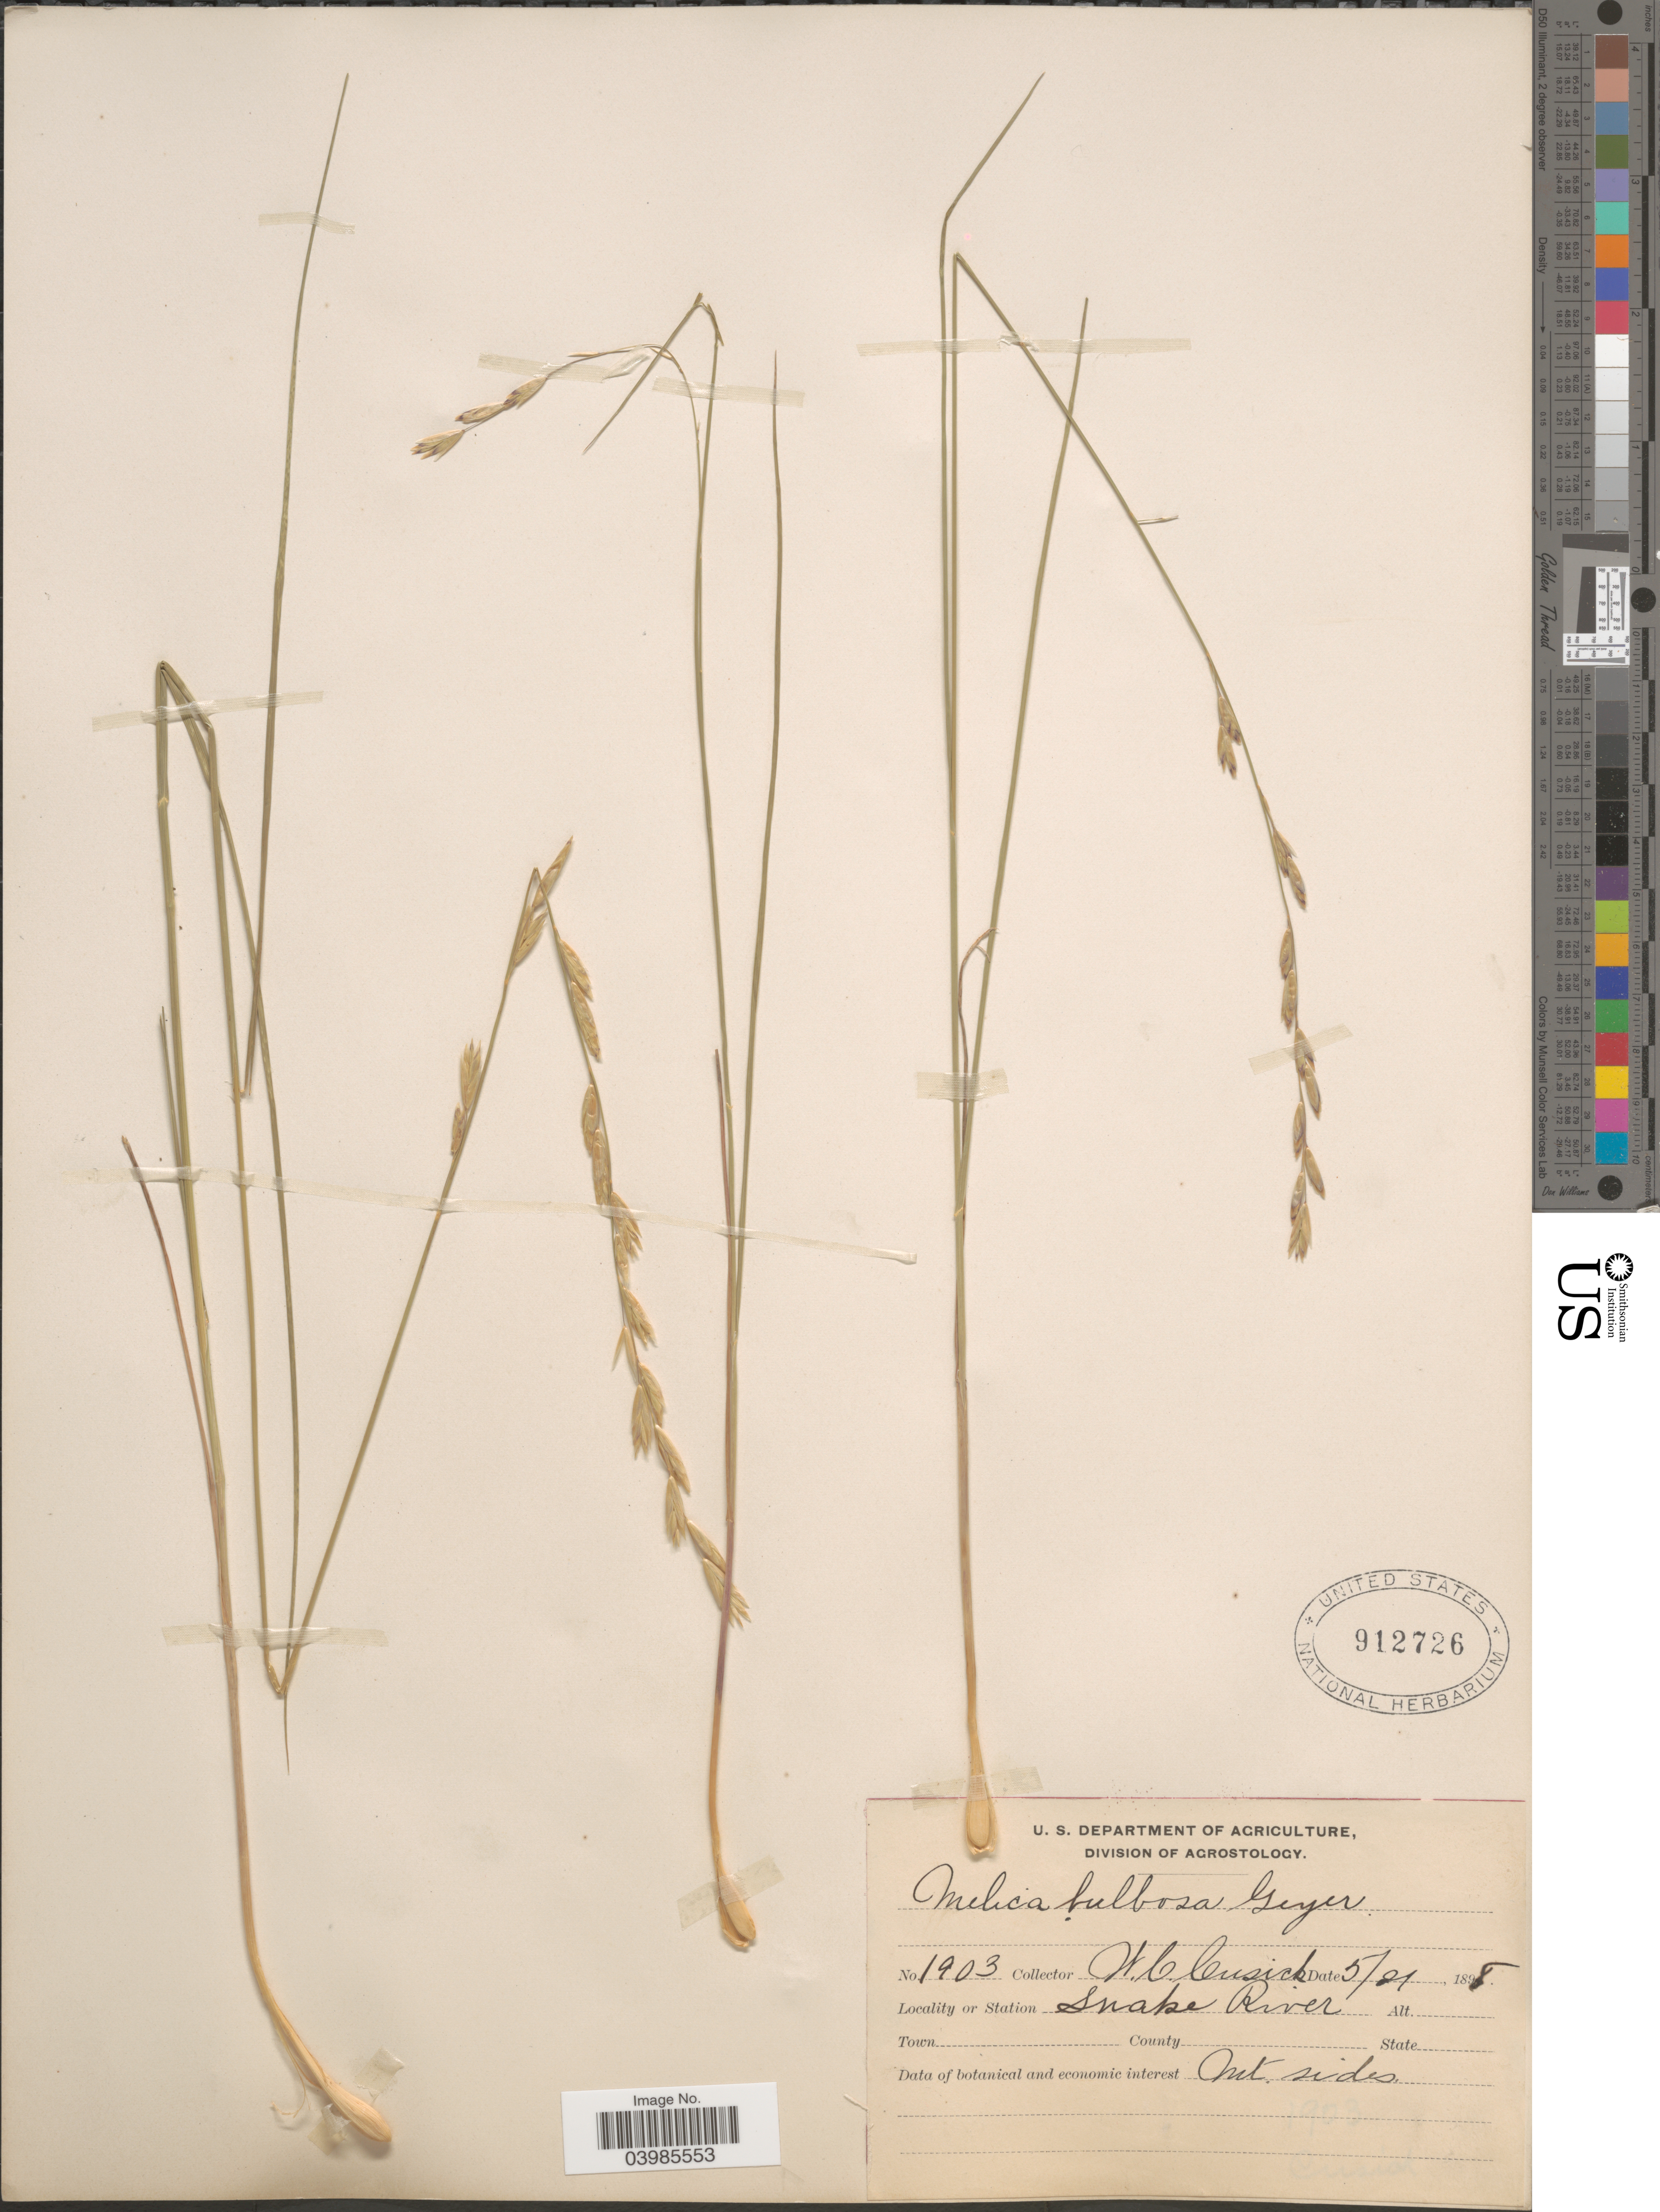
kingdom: Plantae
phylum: Tracheophyta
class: Liliopsida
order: Poales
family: Poaceae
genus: Melica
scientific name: Melica bulbosa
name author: Geyer ex Porter & J.M. Coult.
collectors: W. C. Cusick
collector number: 1903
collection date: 1898-05-21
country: United States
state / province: Oregon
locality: Station Snake River.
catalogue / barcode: US 912726